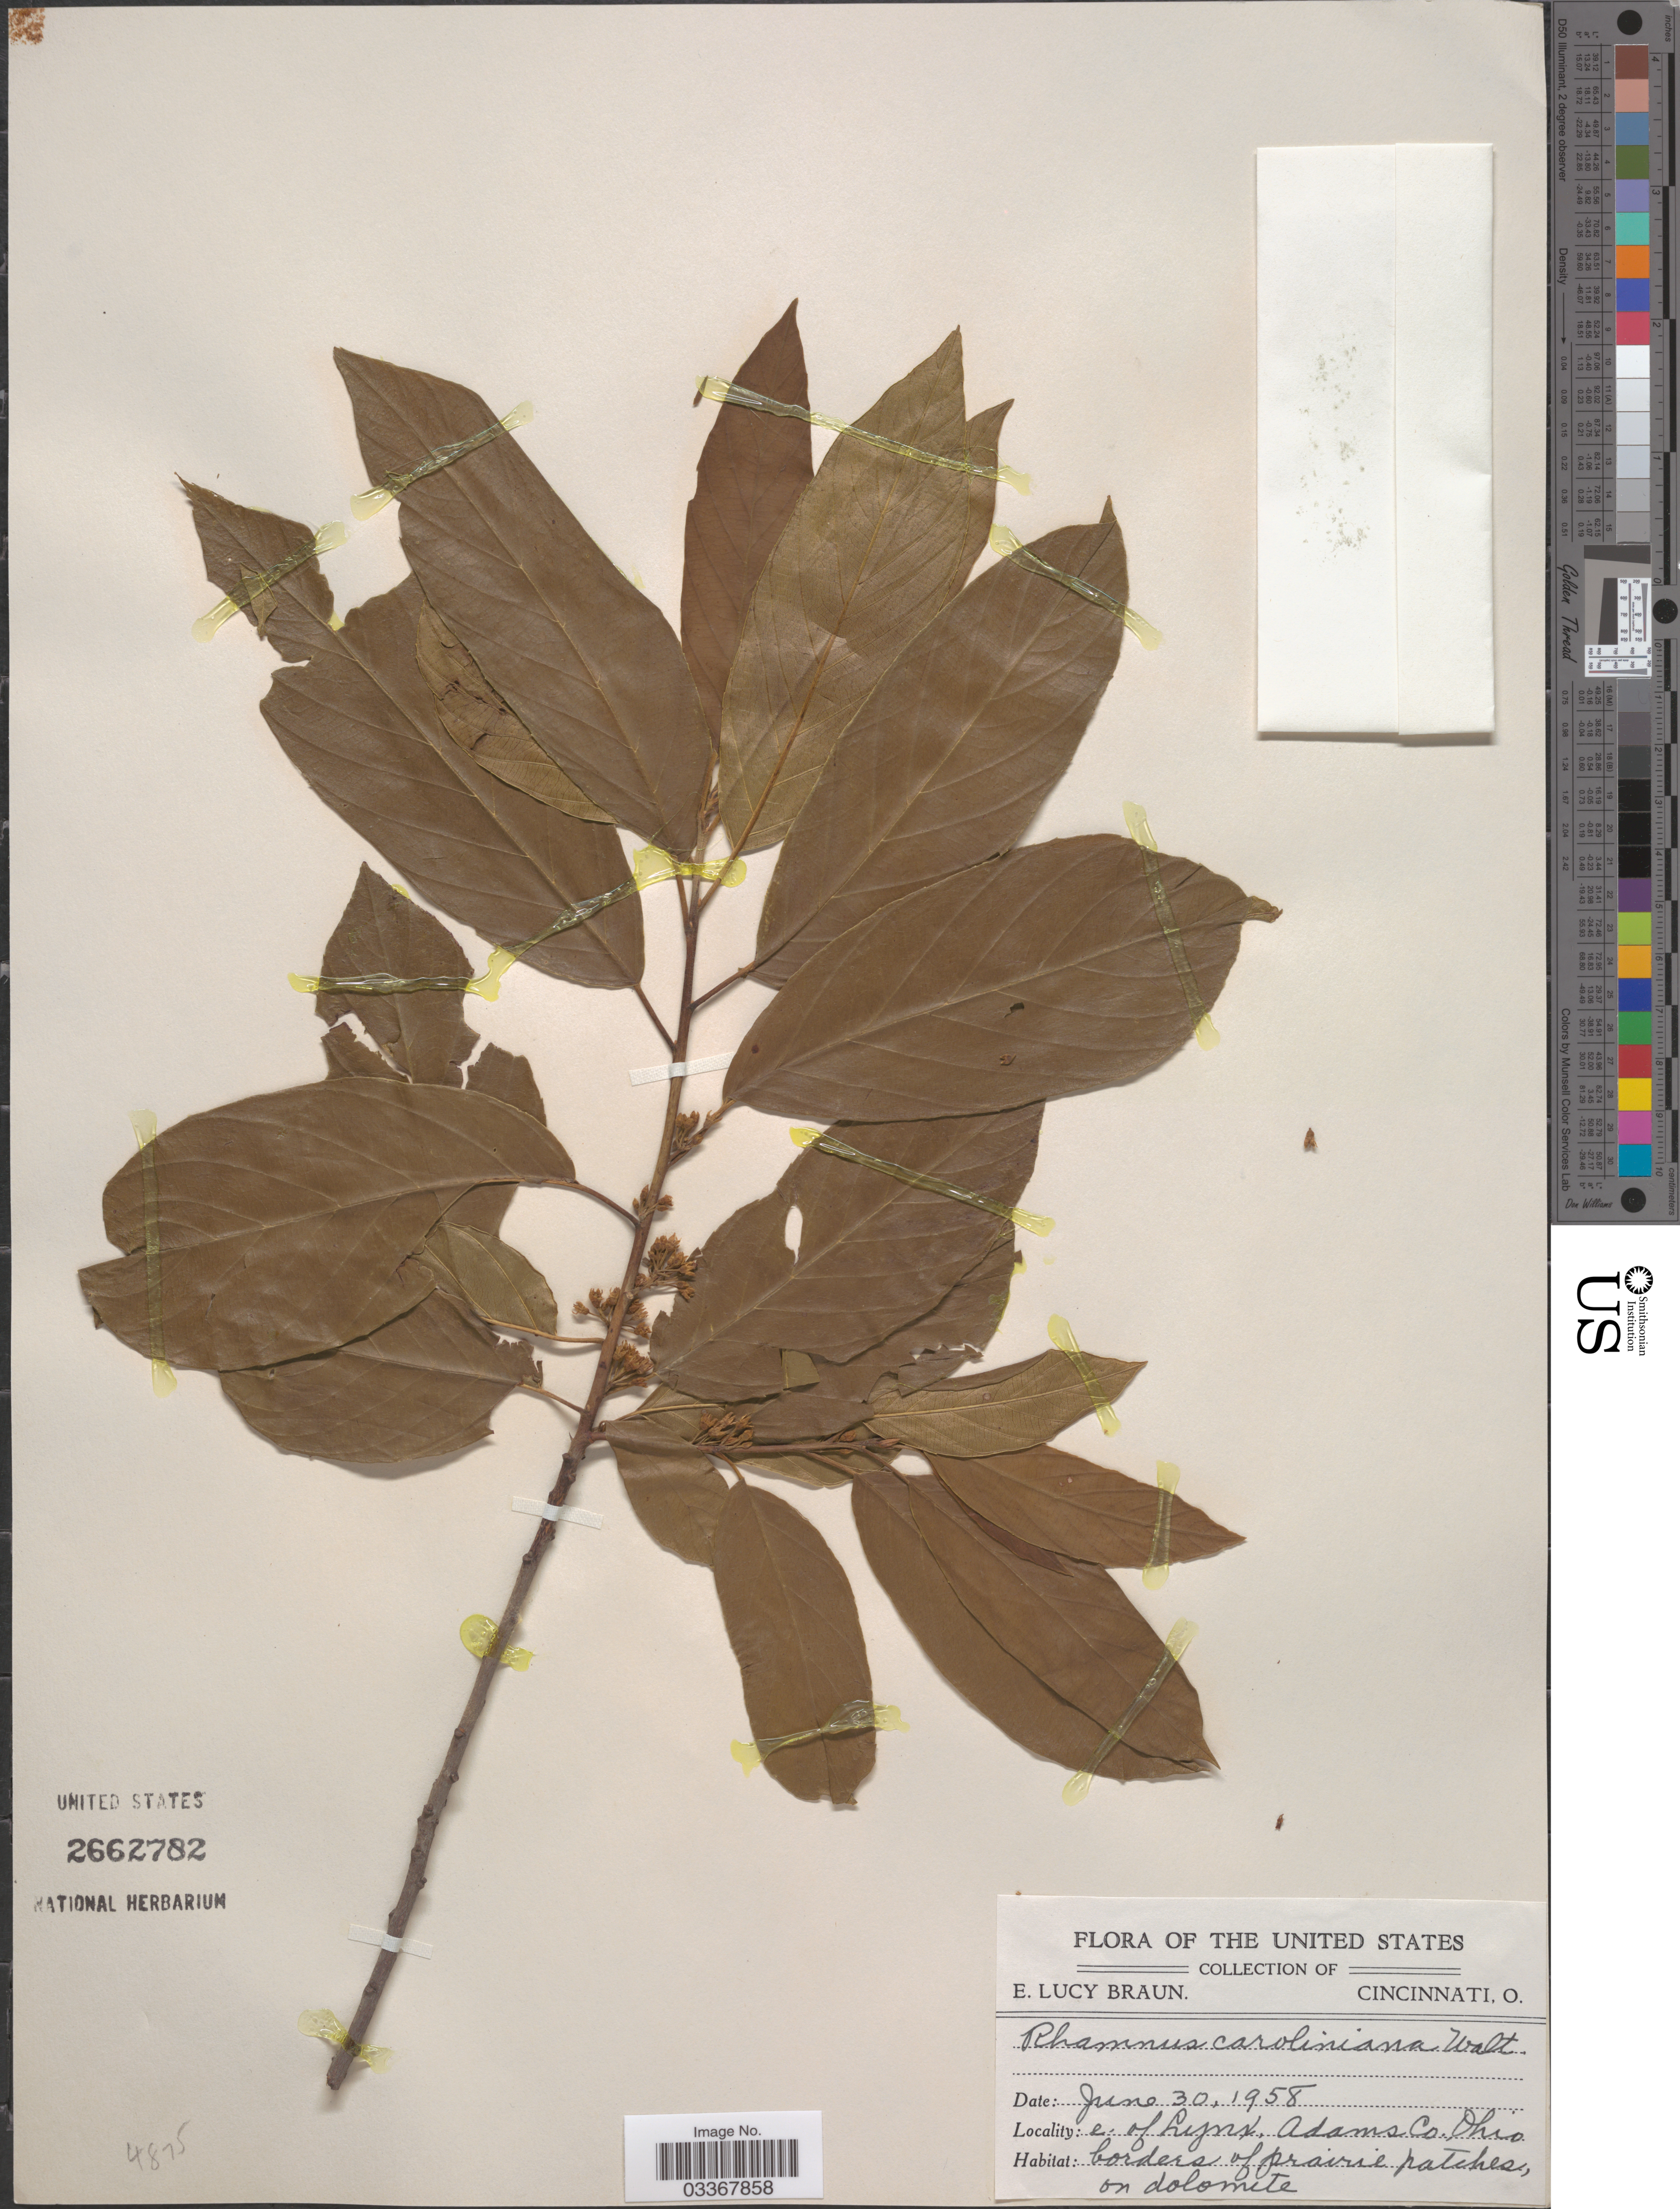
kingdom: Plantae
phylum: Tracheophyta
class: Magnoliopsida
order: Rosales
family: Rhamnaceae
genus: Frangula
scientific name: Frangula caroliniana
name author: (Walter) A. Gray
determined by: Strong, Mark T., (BOT), Smithsonian Institution - National Museum of Natural History (UNITED STATES)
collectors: E. L. Braun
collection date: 1958-06-30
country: United States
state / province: Ohio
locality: E. of Lynx, Adams Co.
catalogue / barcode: US 2662782